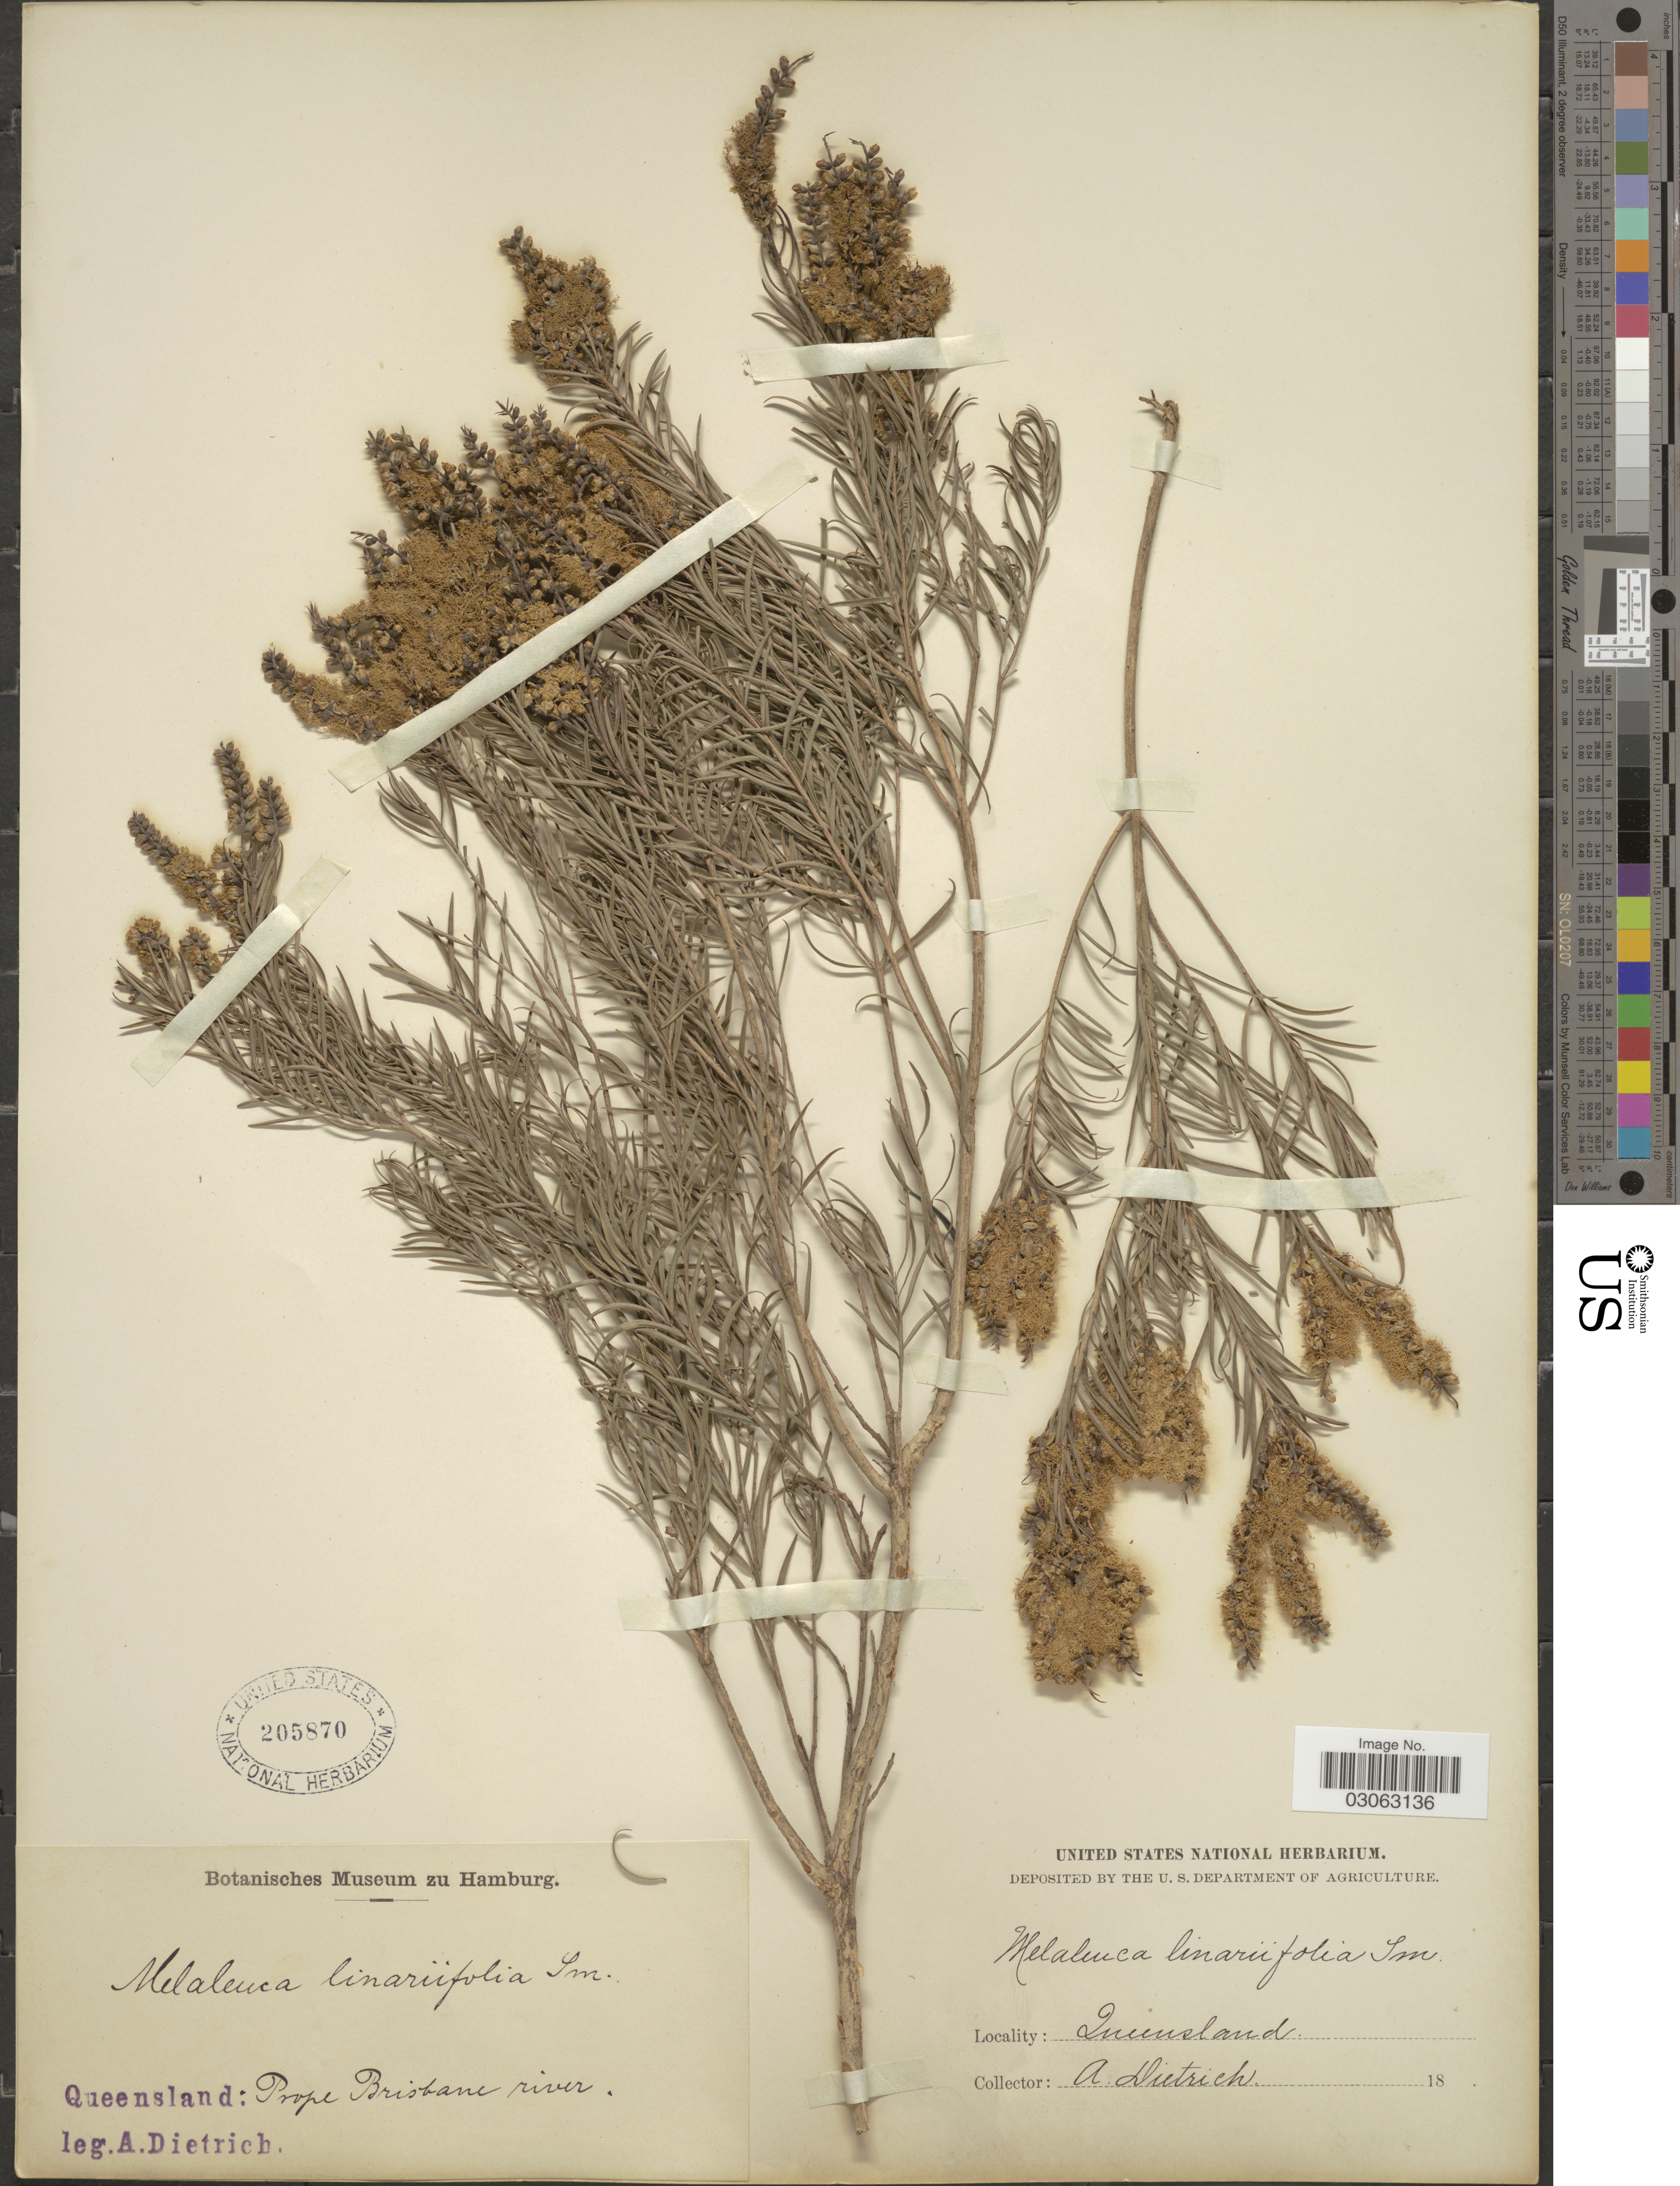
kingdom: Plantae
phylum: Tracheophyta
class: Magnoliopsida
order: Myrtales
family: Myrtaceae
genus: Melaleuca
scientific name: Melaleuca linariifolia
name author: Sm.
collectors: A. Dietrich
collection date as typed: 18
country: Australia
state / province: Queensland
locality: Prope Brisbane river.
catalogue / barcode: US 205870